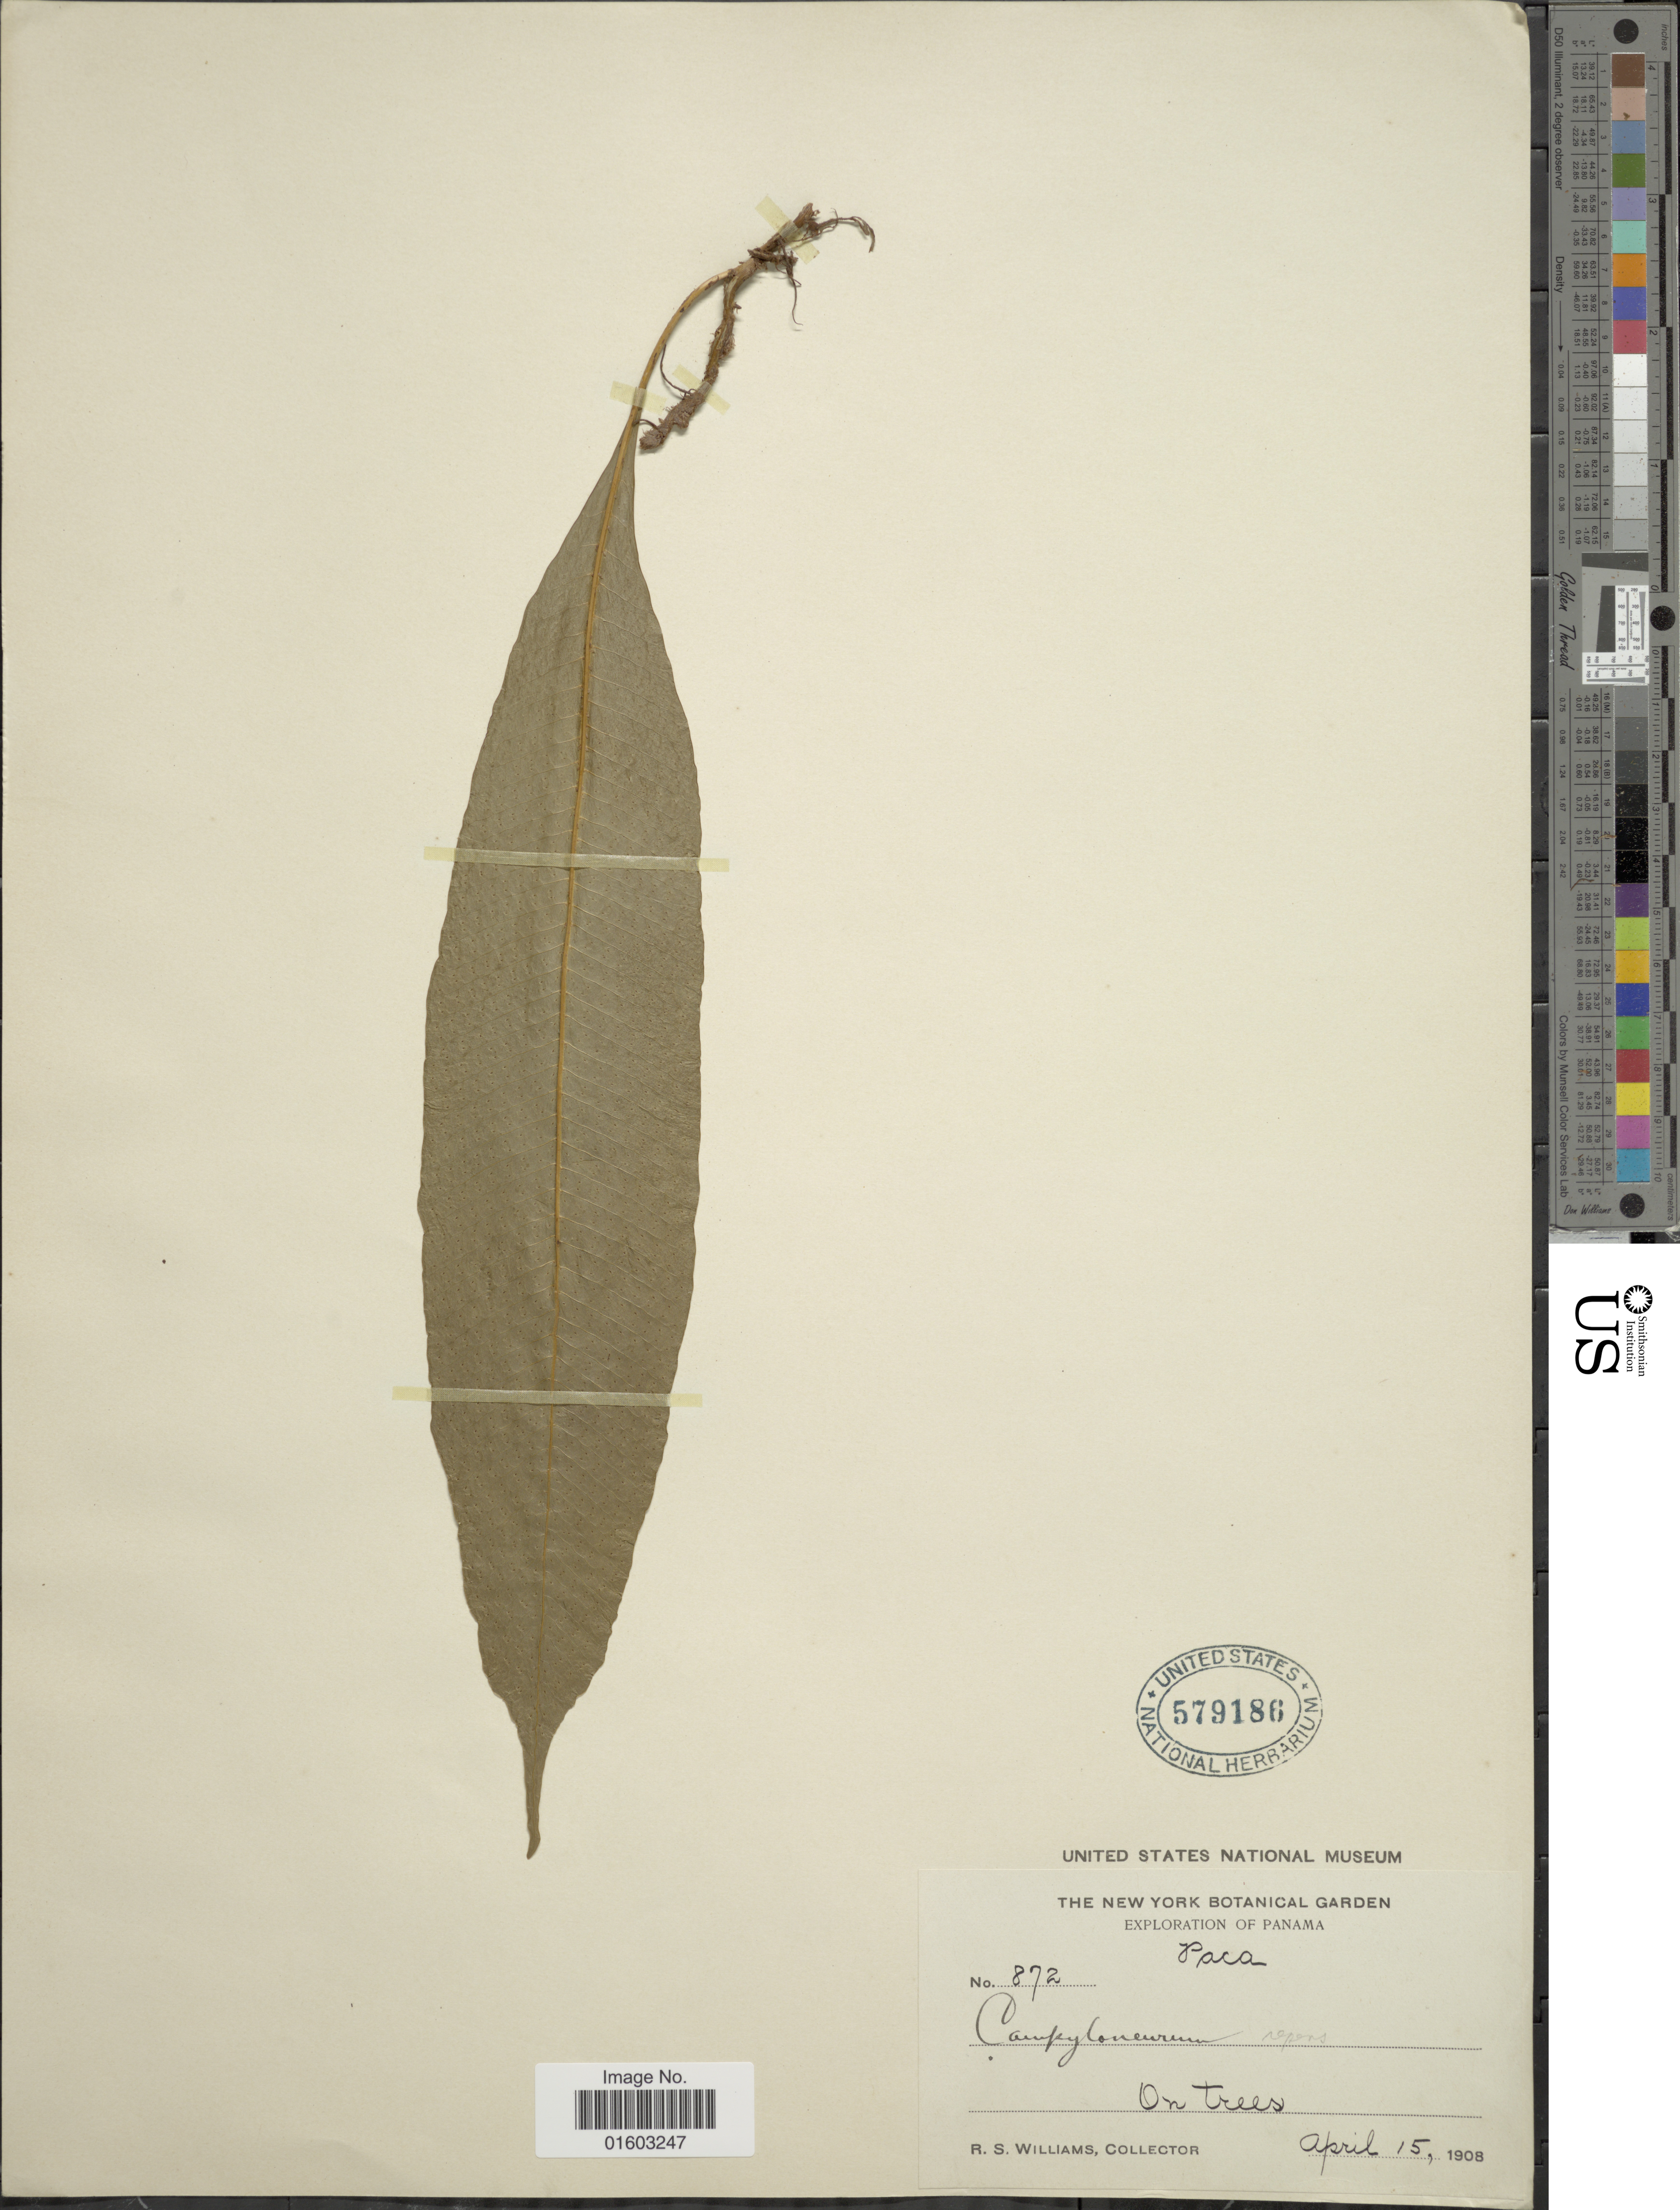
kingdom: Plantae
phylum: Tracheophyta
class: Polypodiopsida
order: Polypodiales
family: Polypodiaceae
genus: Campyloneurum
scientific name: Campyloneurum repens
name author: (Aubl.) C. Presl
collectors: R. S. Williams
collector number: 872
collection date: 1908-04-15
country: Panama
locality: Paca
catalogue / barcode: US 579186